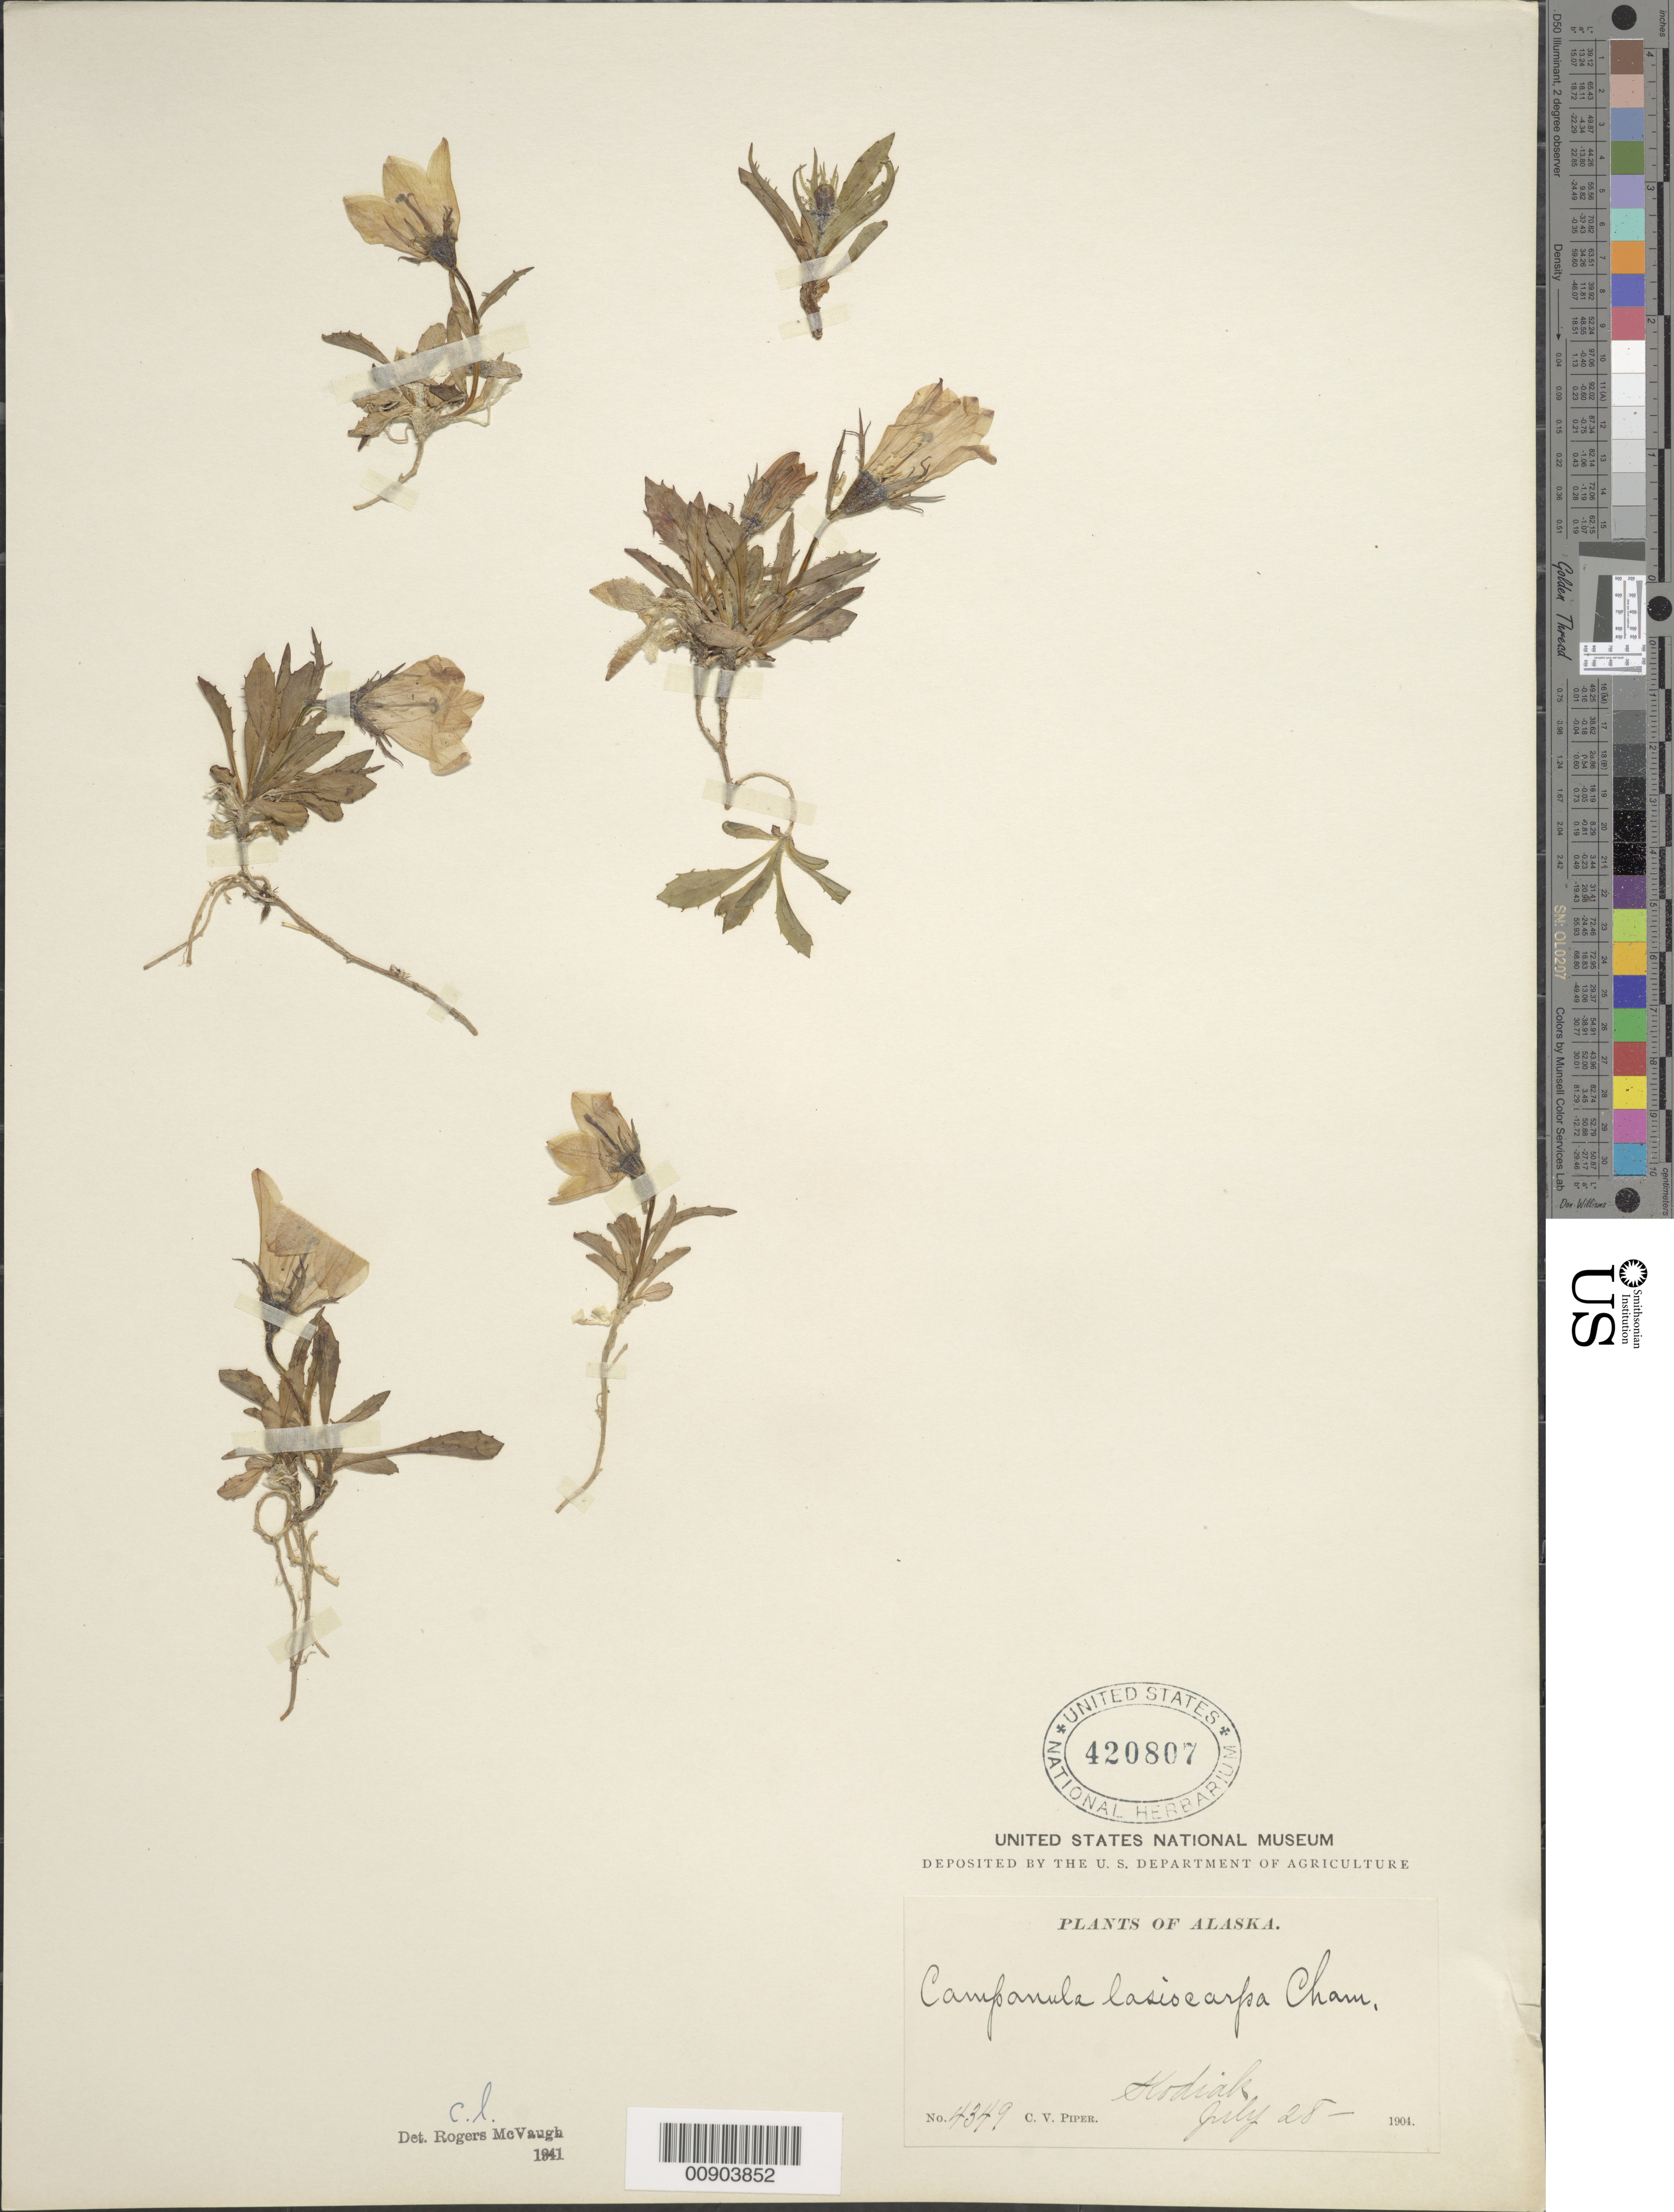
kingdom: Plantae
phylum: Tracheophyta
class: Magnoliopsida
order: Asterales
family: Campanulaceae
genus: Campanula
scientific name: Campanula lasiocarpa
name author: Cham.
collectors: C. V. Piper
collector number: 4349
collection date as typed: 28 Jul 1904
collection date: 1904-07-28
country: United States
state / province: Alaska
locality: Kodiak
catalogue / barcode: US 420807